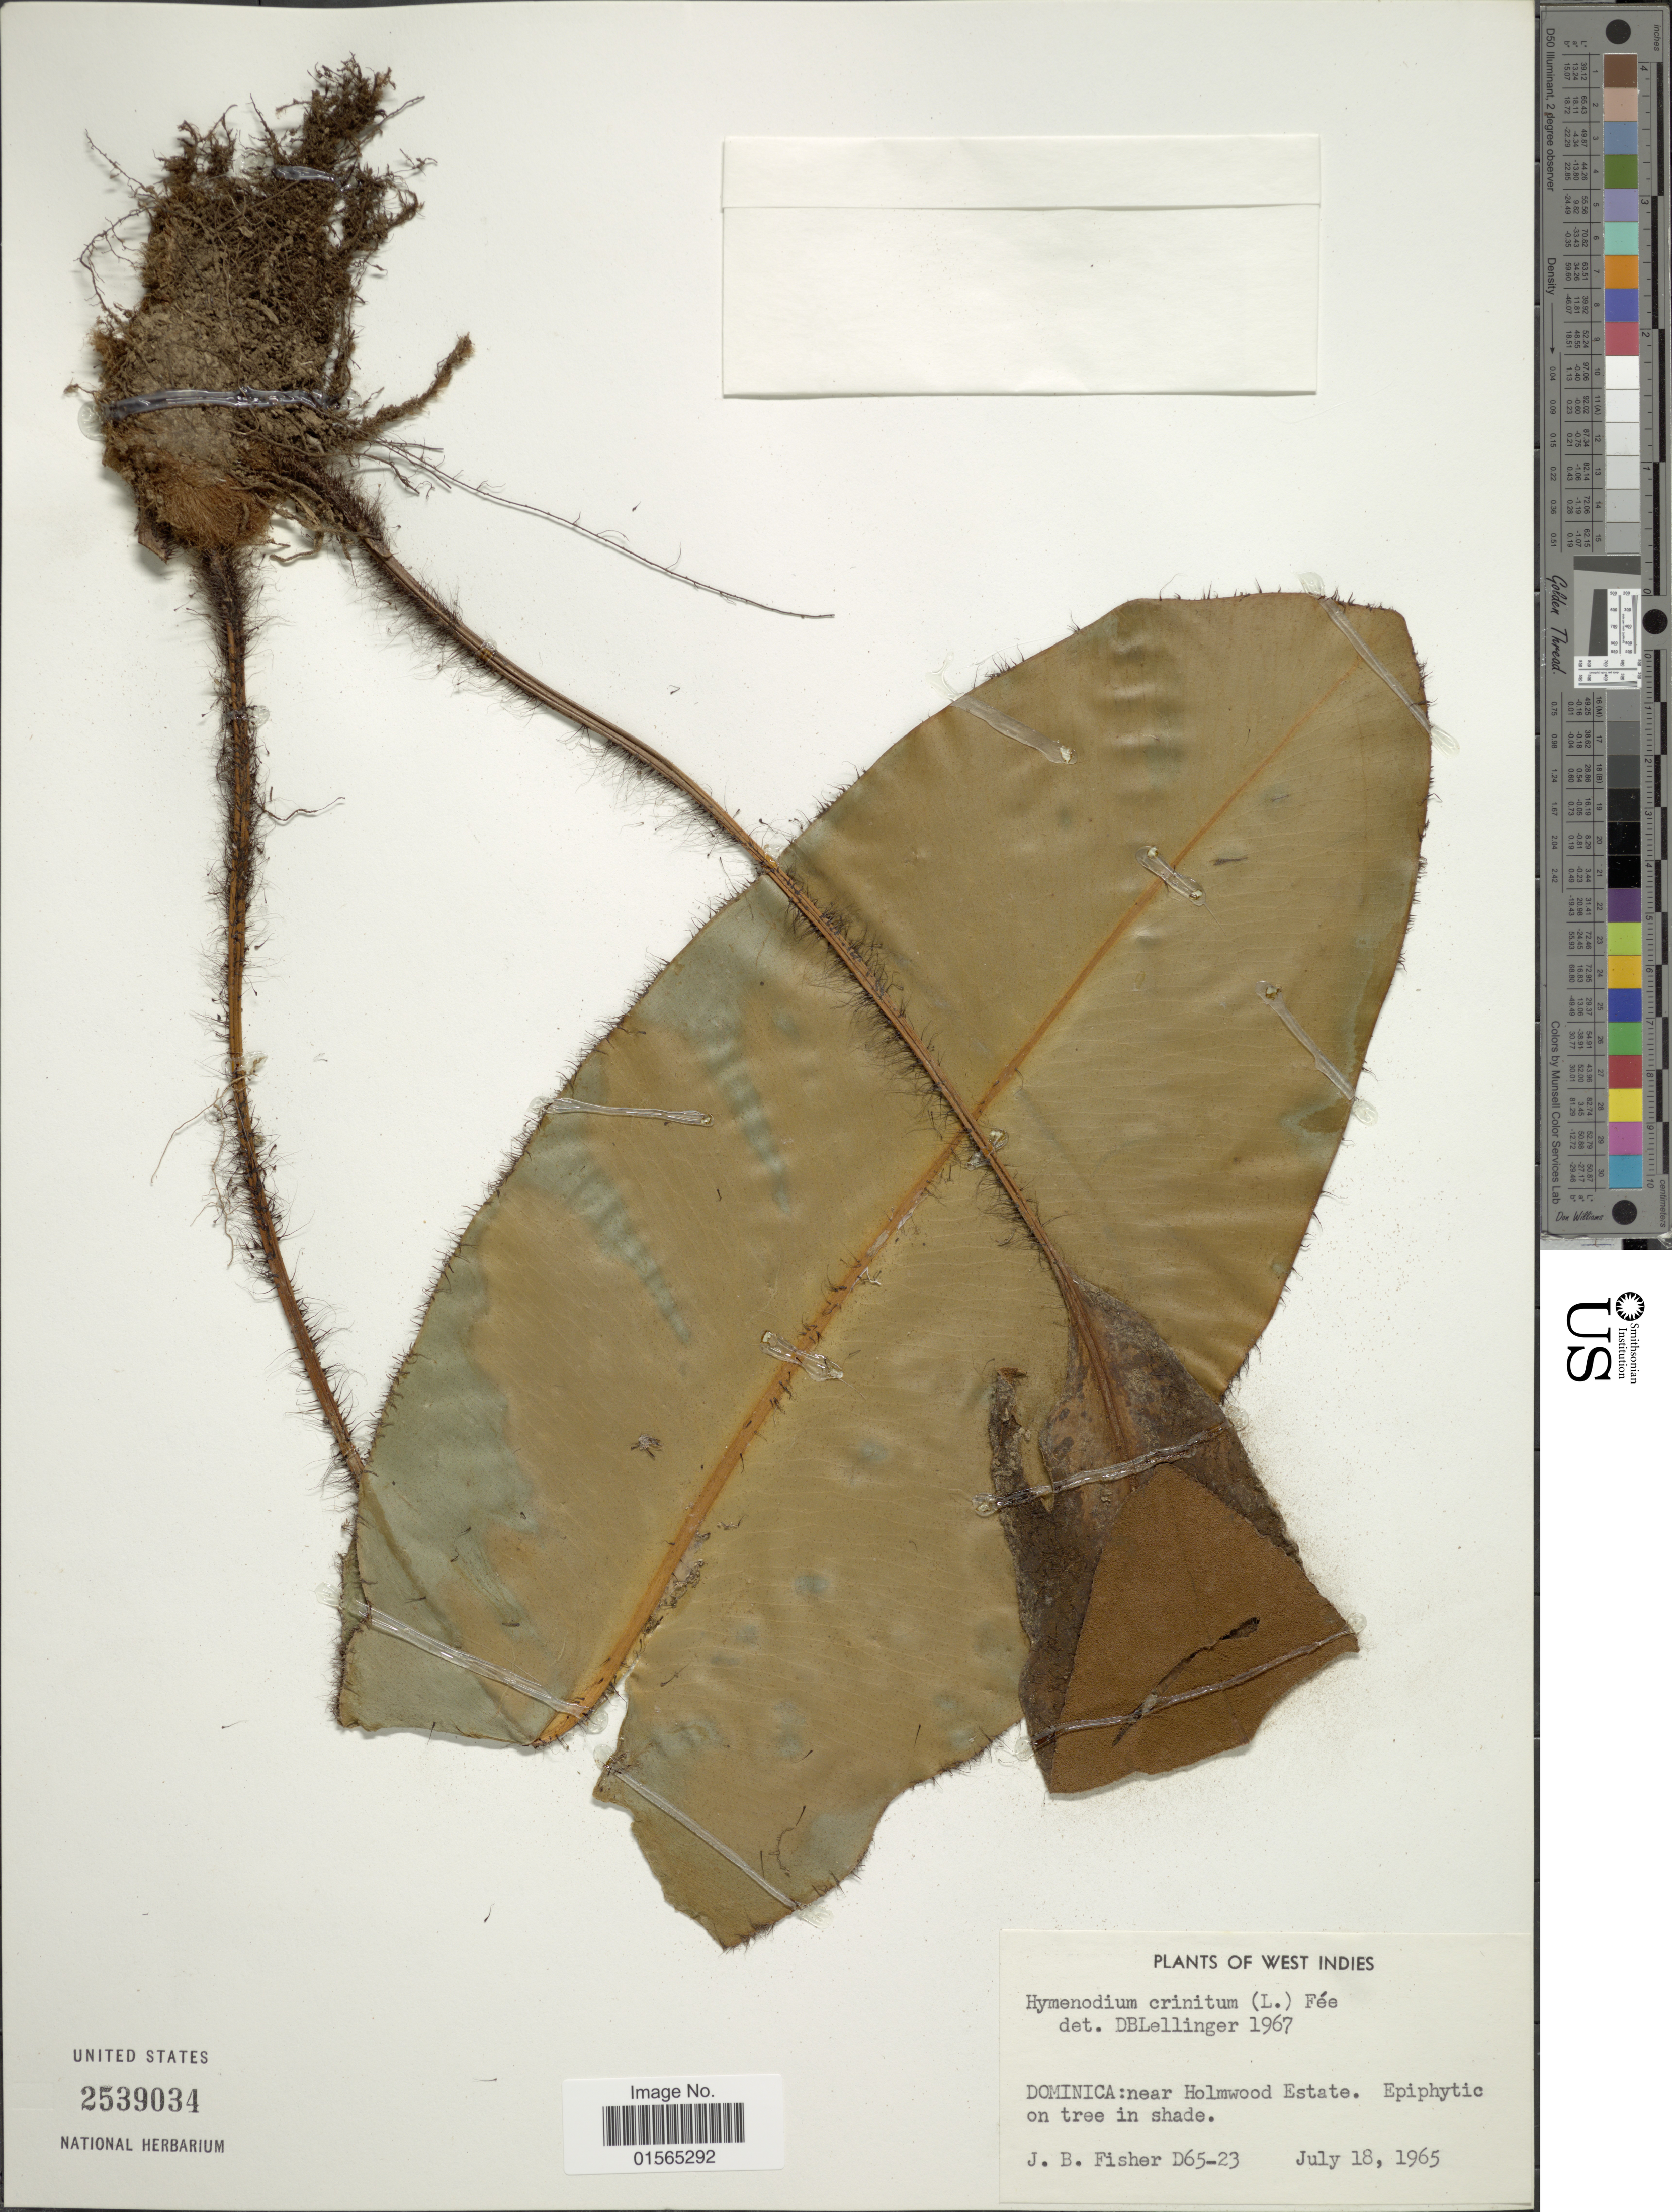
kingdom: Plantae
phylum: Tracheophyta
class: Polypodiopsida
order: Polypodiales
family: Dryopteridaceae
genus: Elaphoglossum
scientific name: Elaphoglossum crinitum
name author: (L.) Christ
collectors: J. B. Fisher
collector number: D65-23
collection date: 1965-07-18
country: Dominica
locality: Near Holmwood Estate. Epiphytic on tree in shade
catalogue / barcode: US 2539034